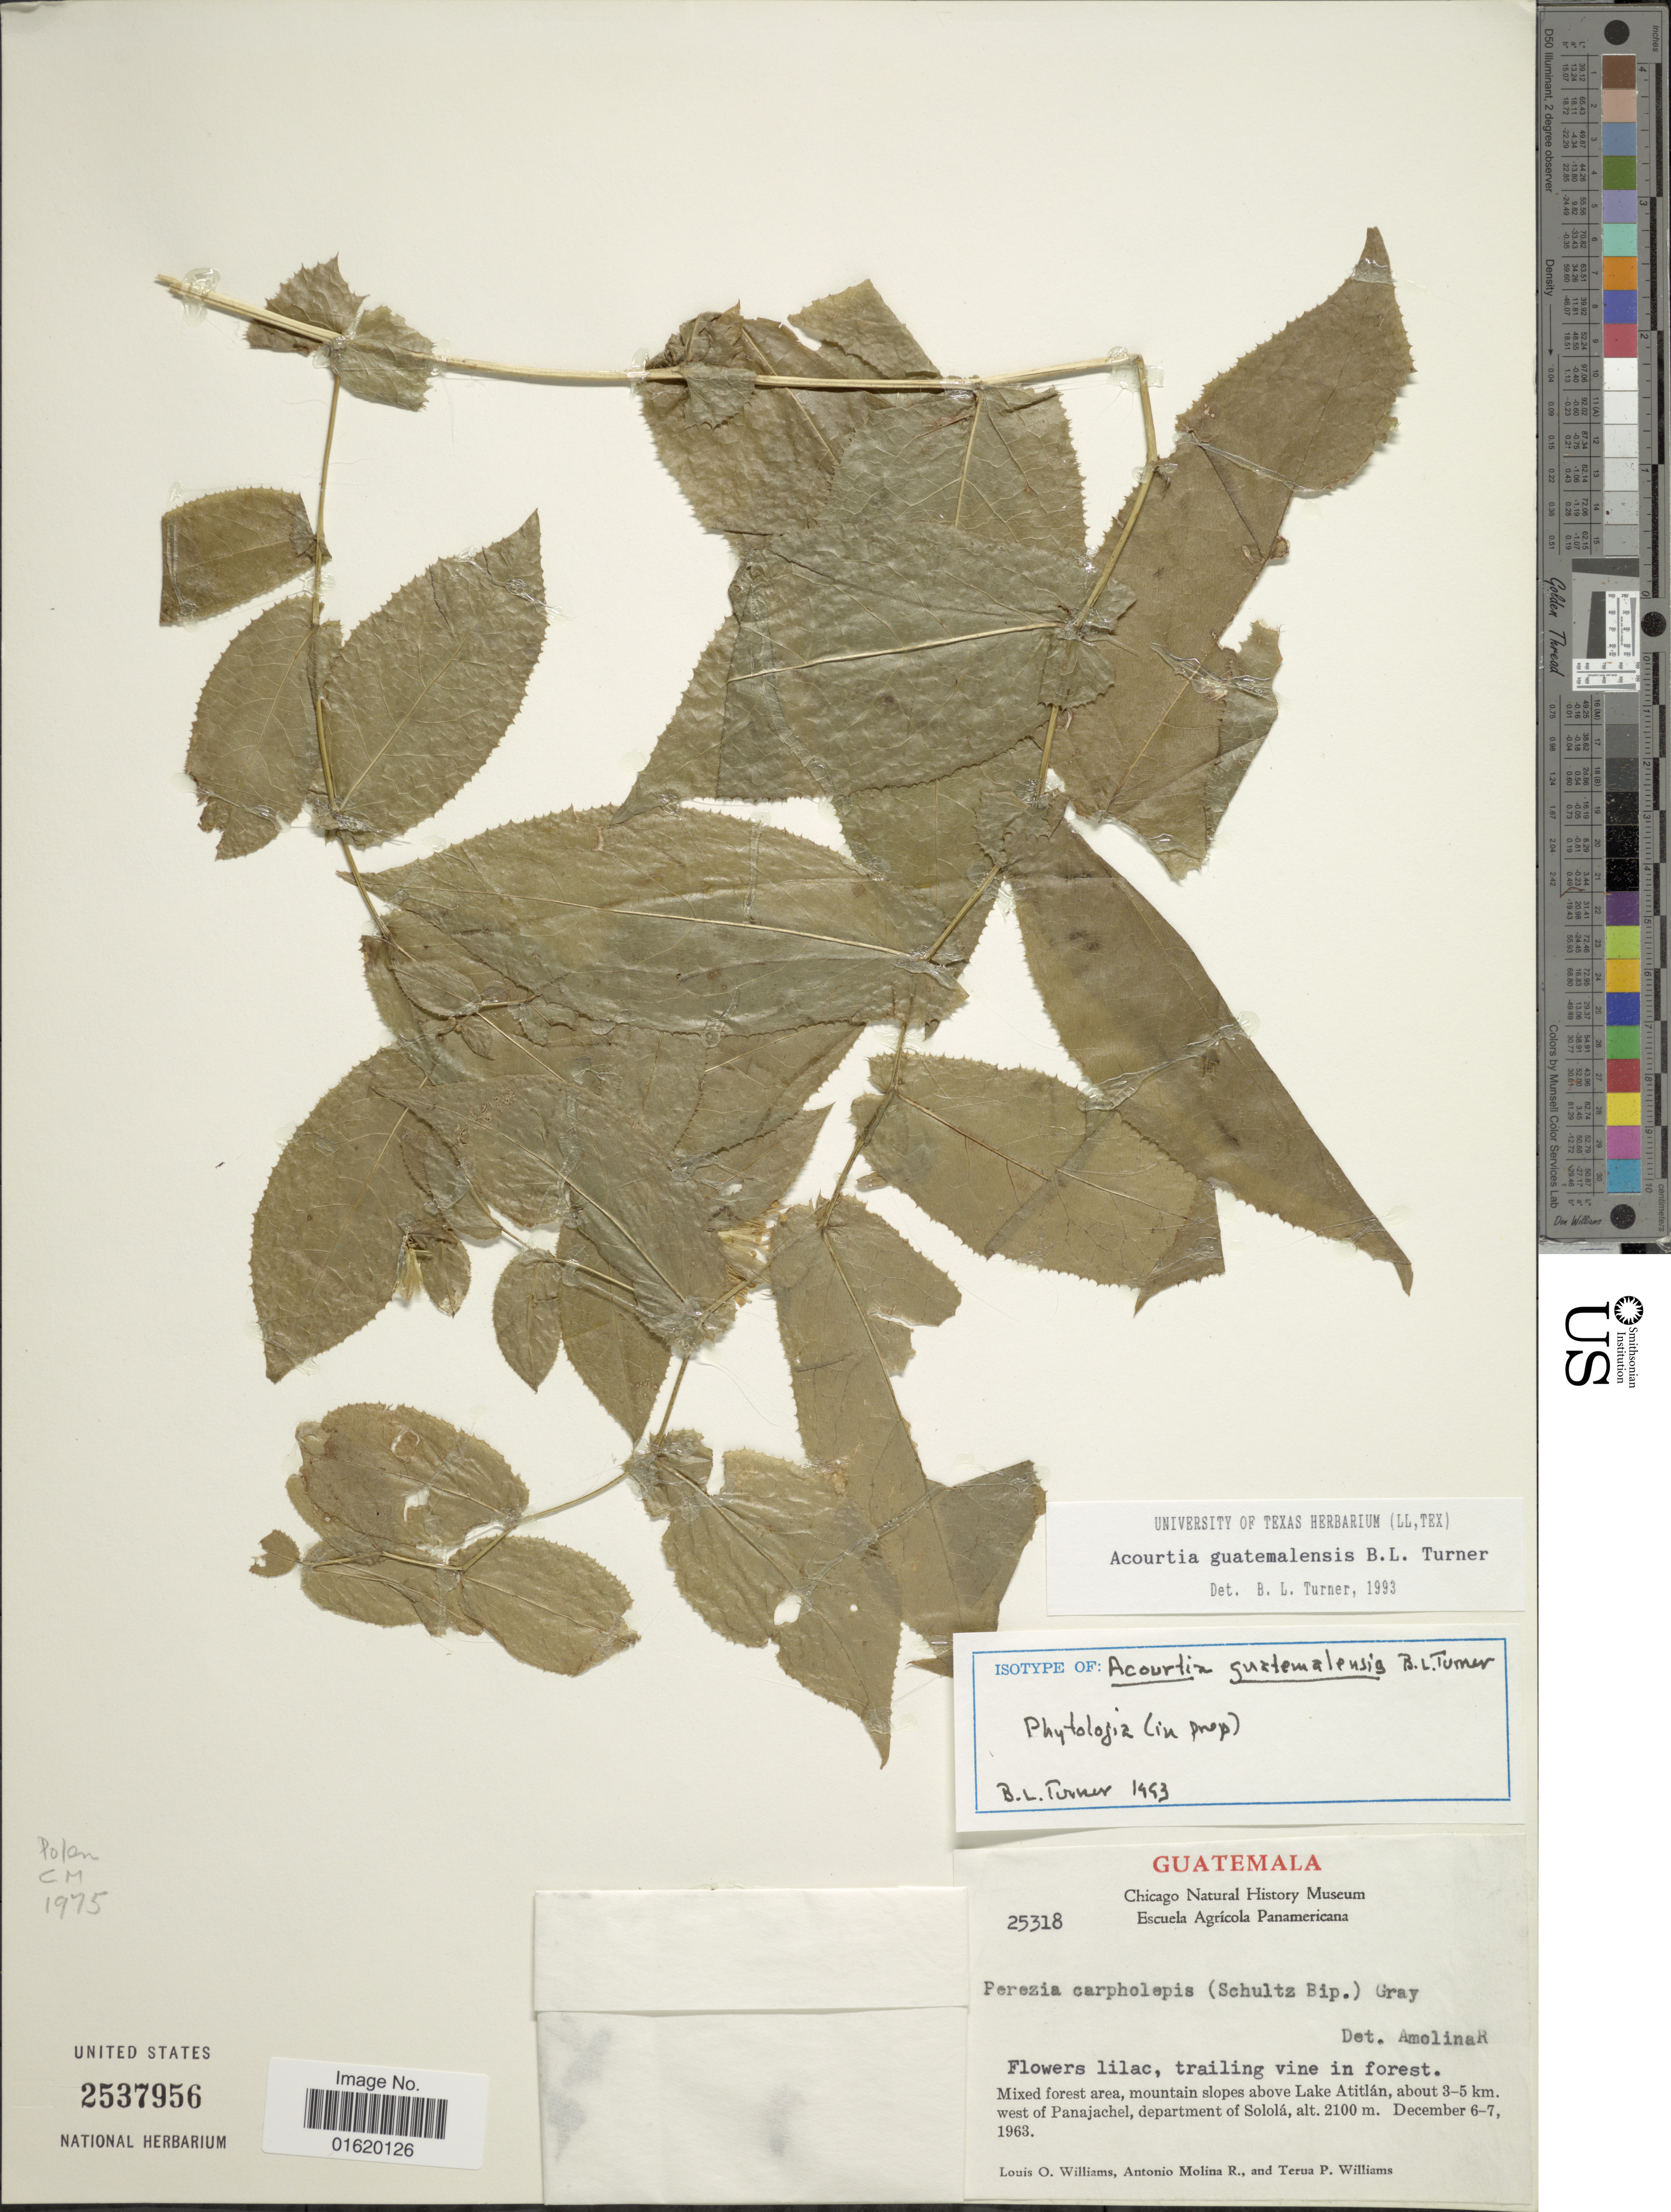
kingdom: Plantae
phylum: Tracheophyta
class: Magnoliopsida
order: Asterales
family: Asteraceae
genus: Acourtia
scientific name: Acourtia guatemalensis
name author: B.L. Turner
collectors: L. O. Williams, A. Molina R. & T. P. Williams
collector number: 25318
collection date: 1963-12-06/1963-12-07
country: Guatemala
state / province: Sololá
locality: Flowers lilac, trailing vine in forest, mixed forest area, mountain slopes above Lake Atitlán, about 3-5 km. west of Panajachel, department of Sololá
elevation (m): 2100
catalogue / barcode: US 2537956